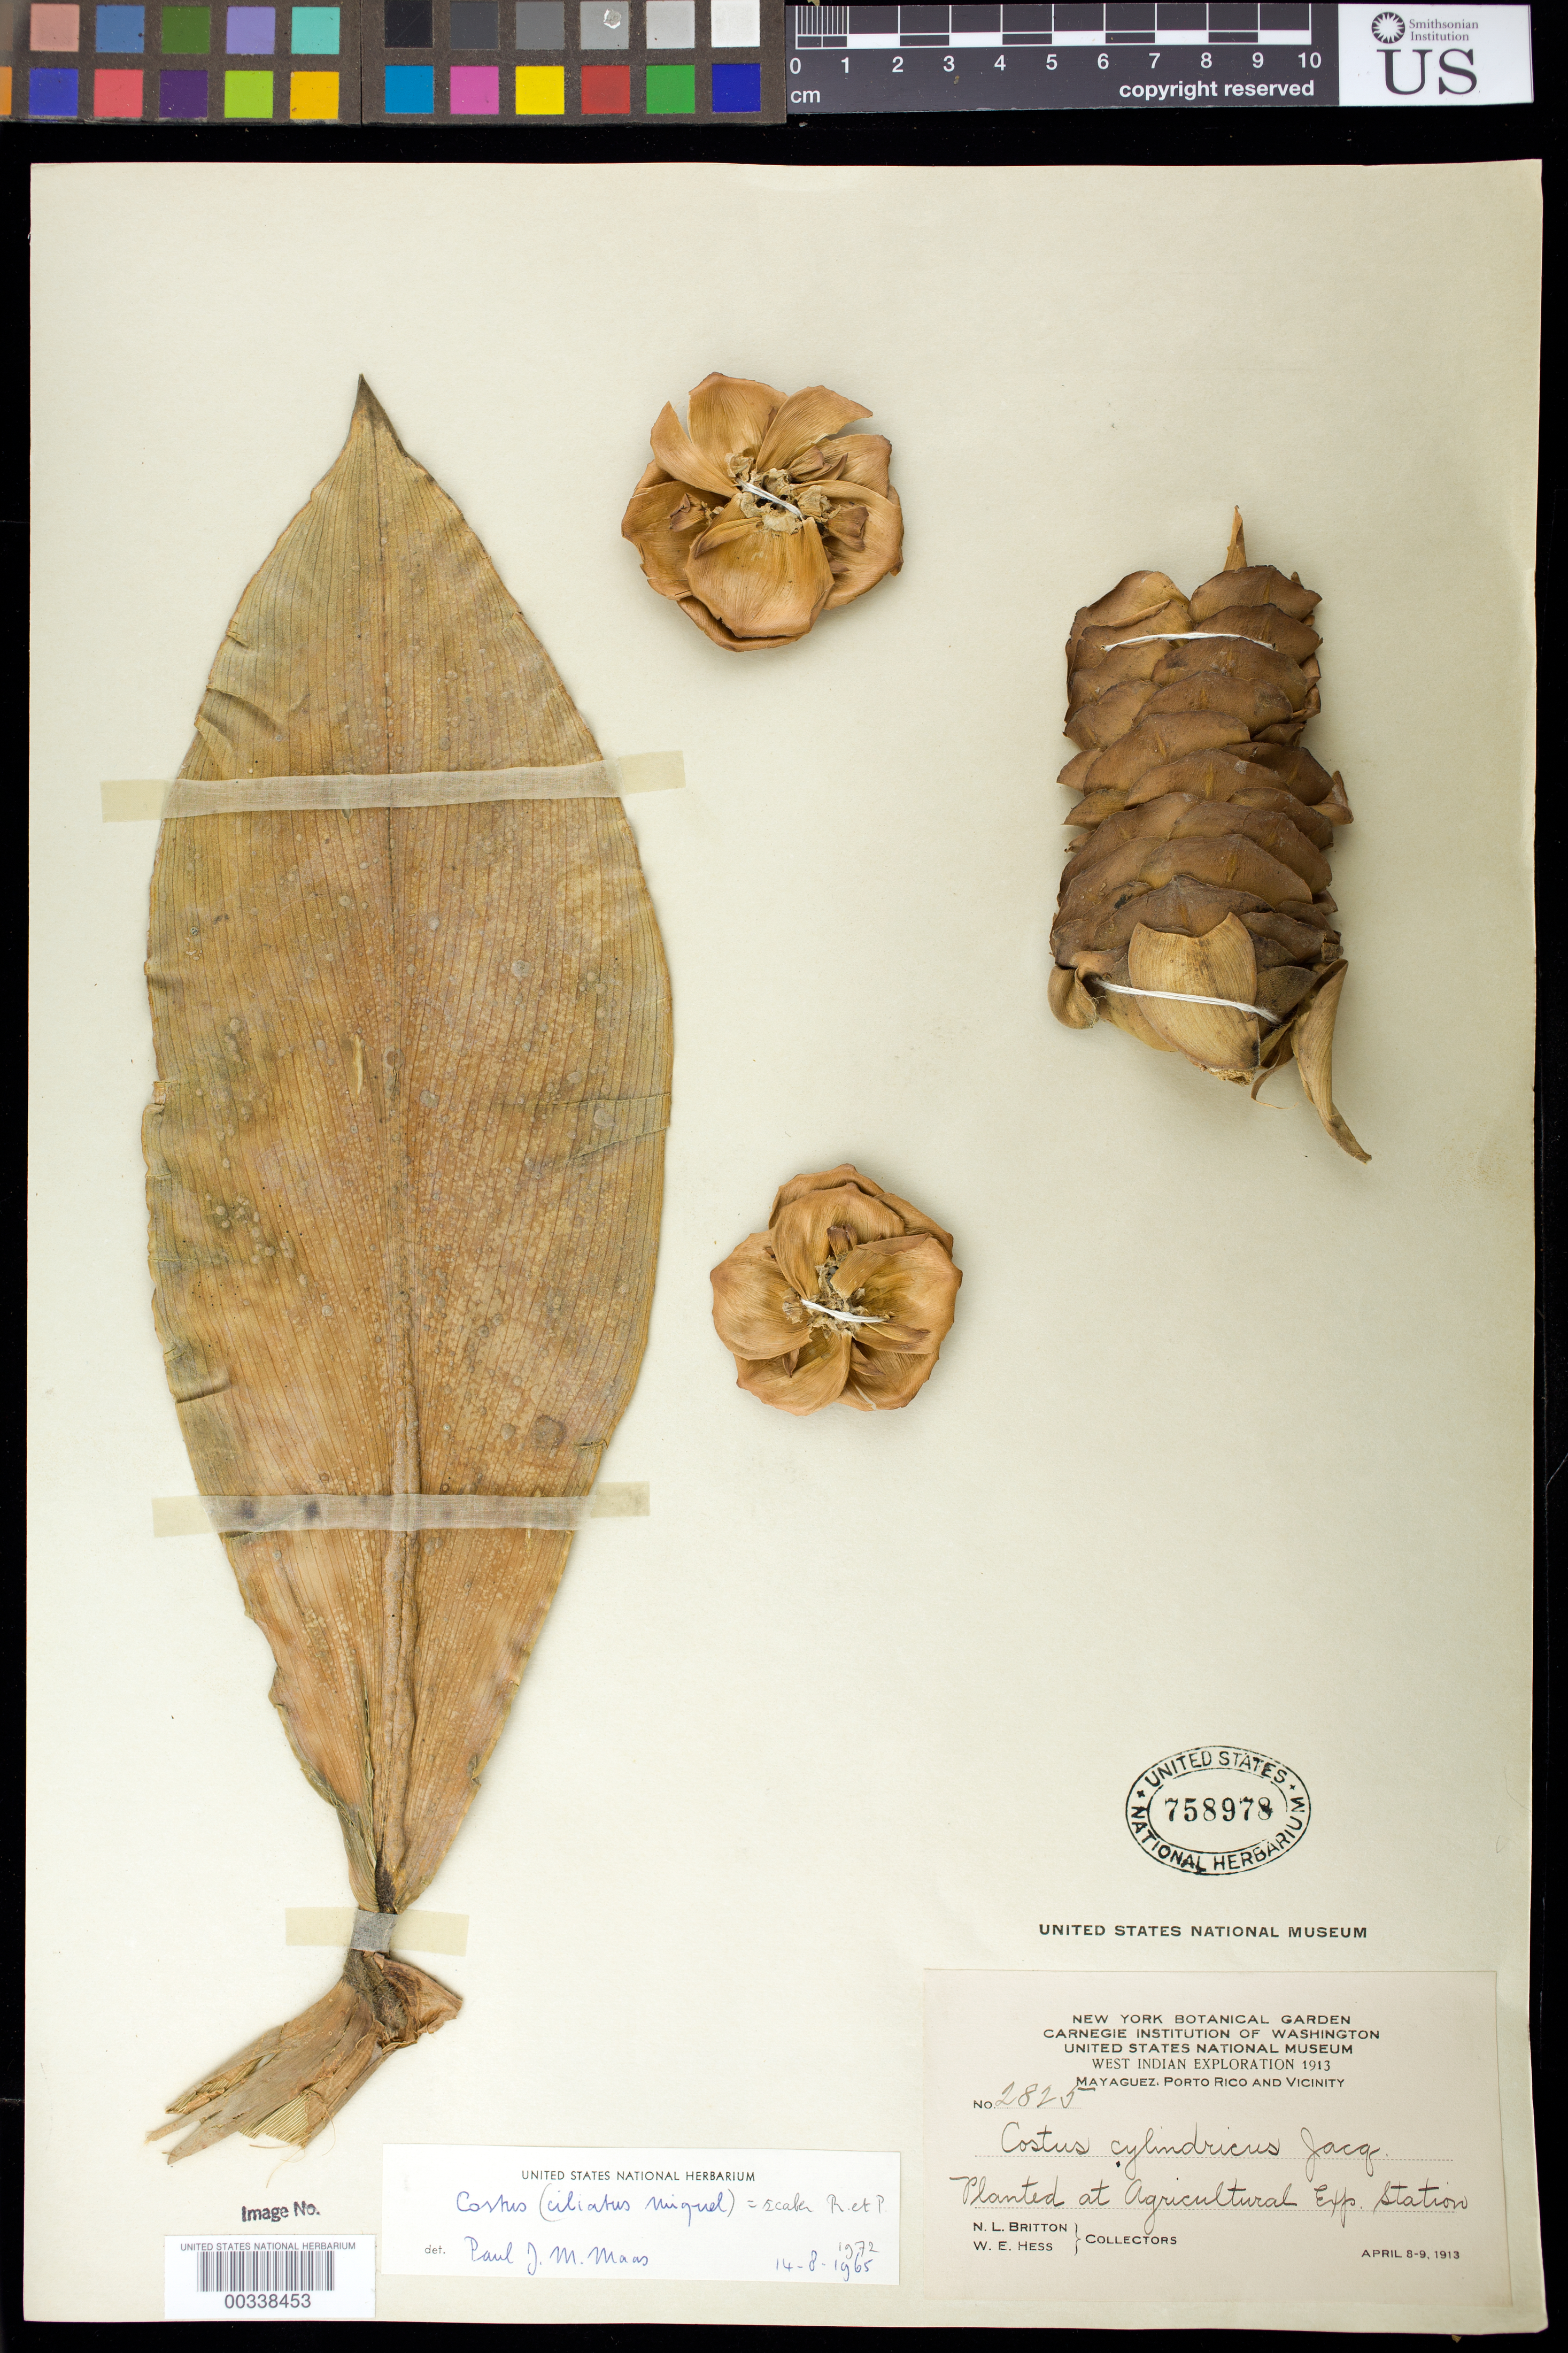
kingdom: Plantae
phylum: Tracheophyta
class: Liliopsida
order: Zingiberales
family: Costaceae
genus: Costus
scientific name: Costus scaber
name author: Ruiz & Pav.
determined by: Maas, Paul J. M.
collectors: N. Britton & W. Hess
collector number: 2825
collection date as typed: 08 Apr 1913 to 09 Apr 1913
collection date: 1913-04-08/1913-04-09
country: Puerto Rico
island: Greater Antilles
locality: Mayaguez, porto rico and vicinity, planted at agricultural exp. station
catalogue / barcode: US 758978